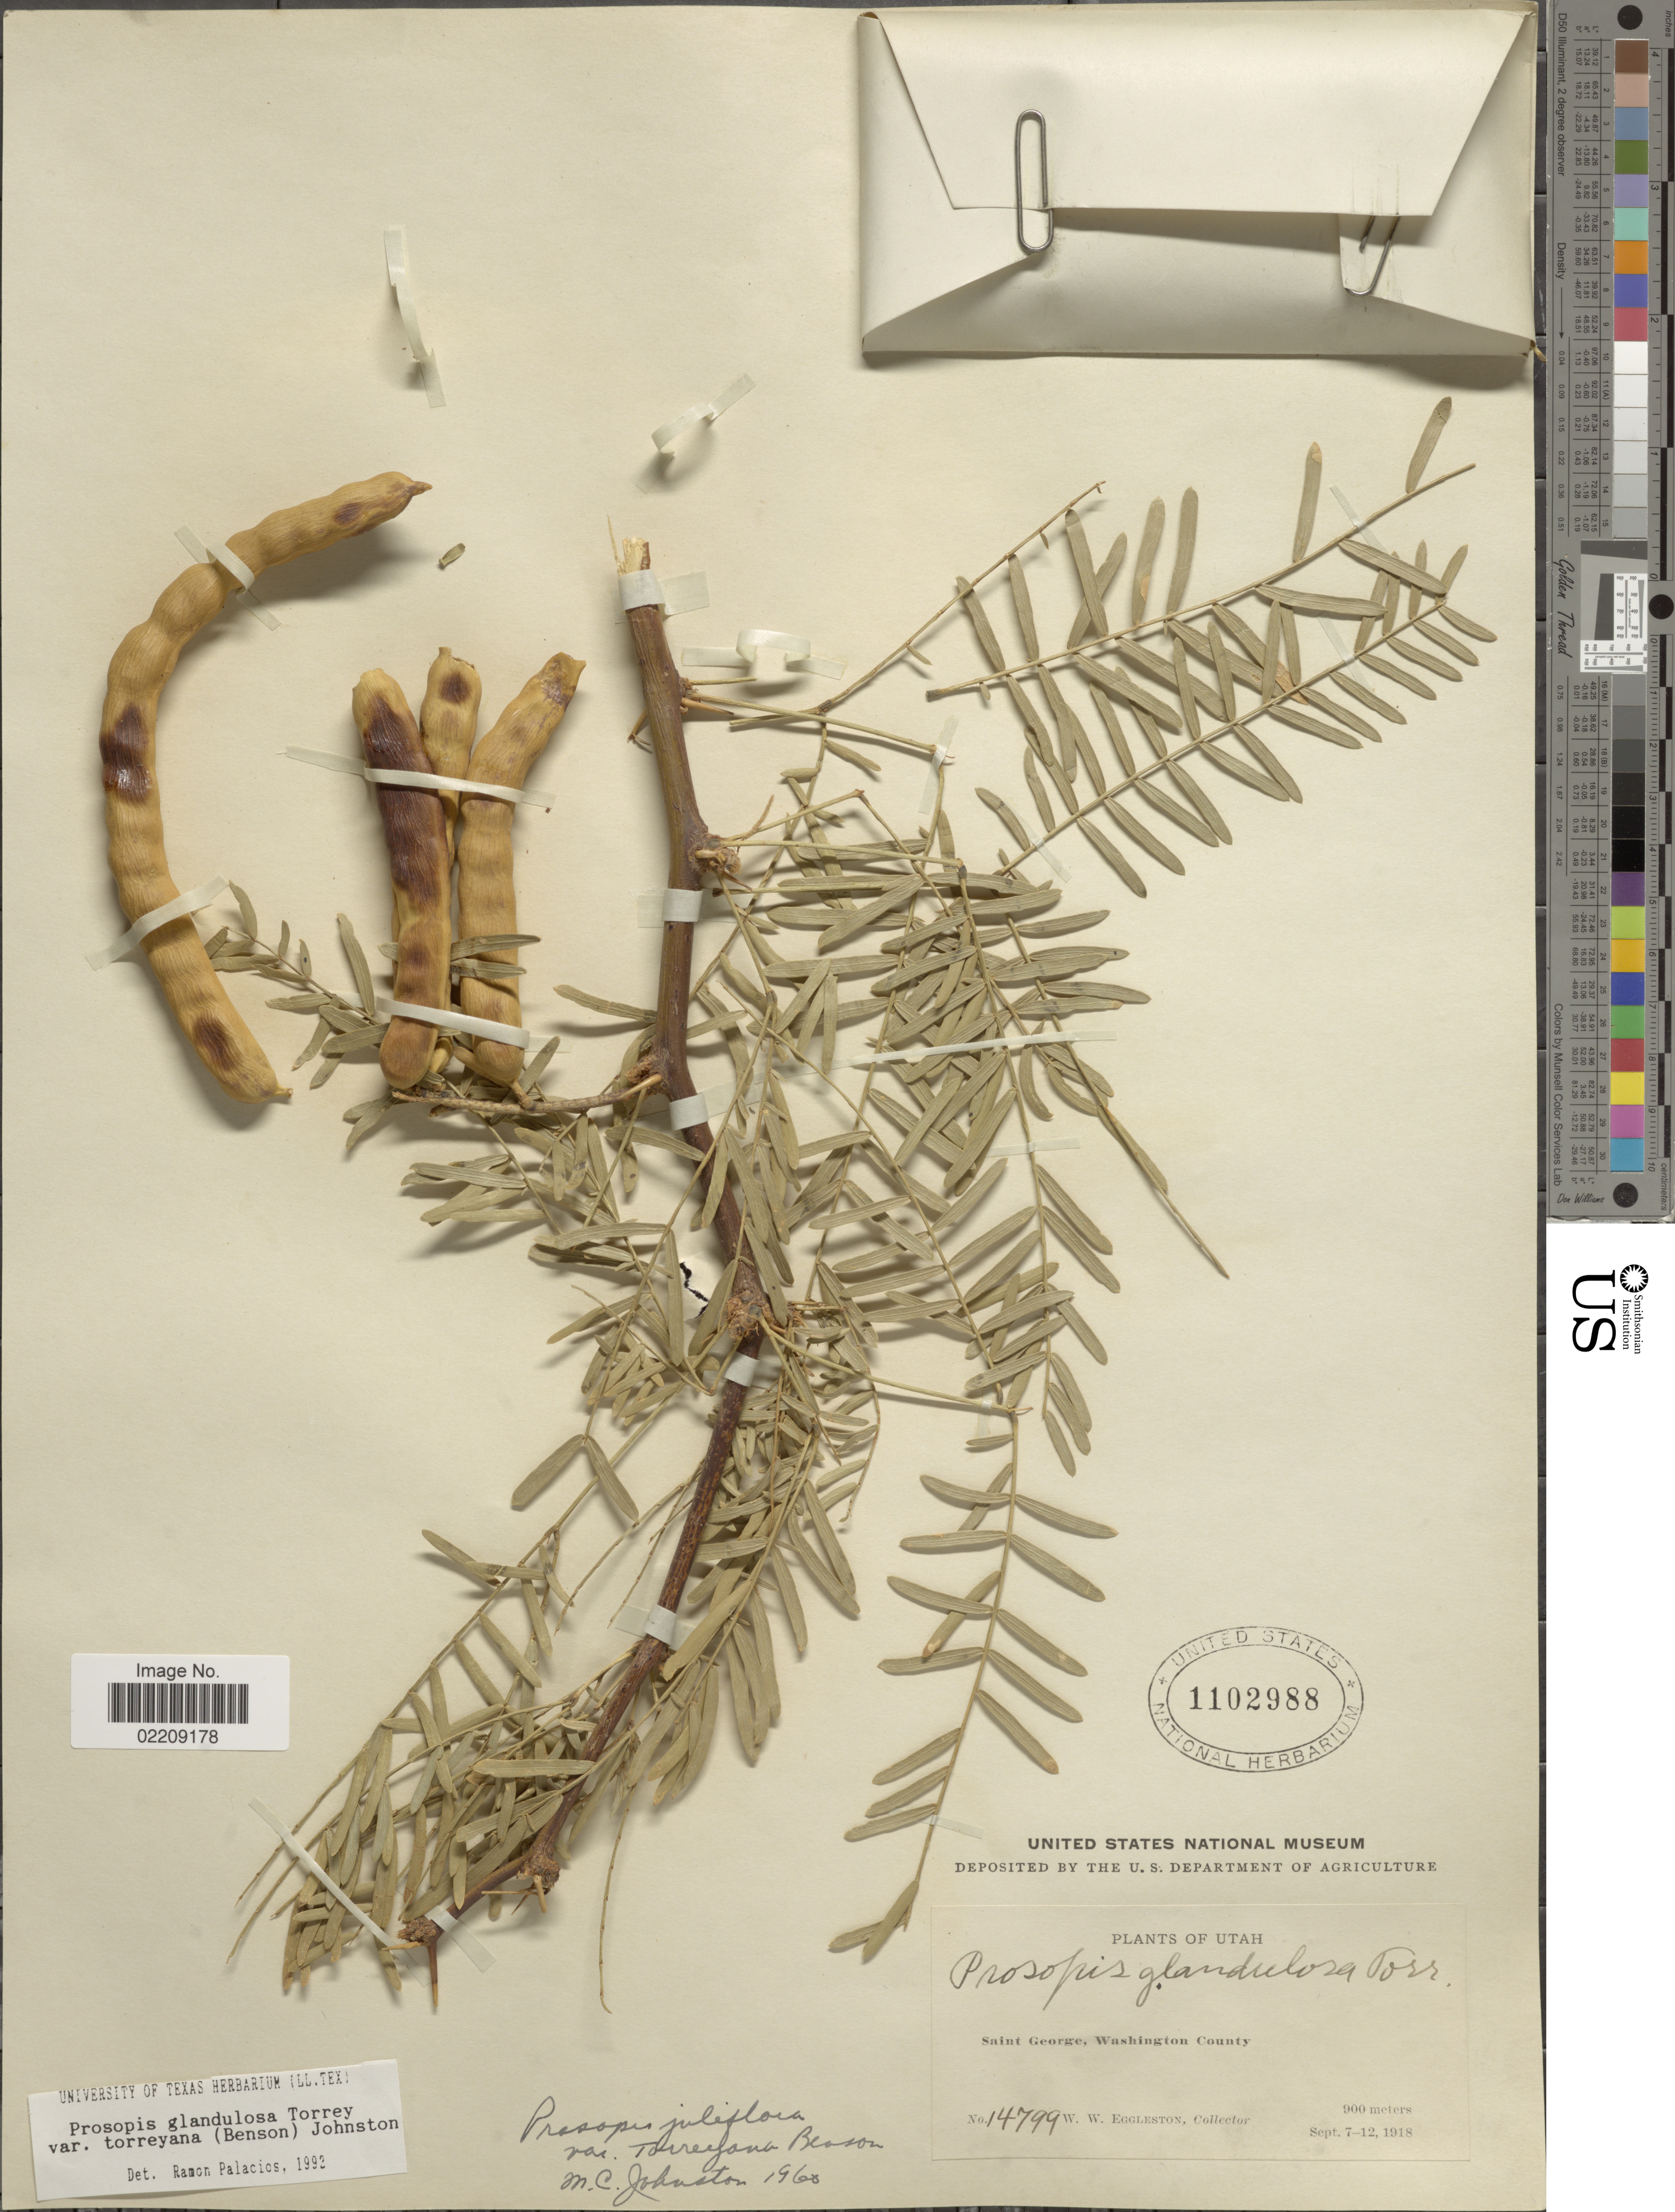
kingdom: Plantae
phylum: Tracheophyta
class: Magnoliopsida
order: Fabales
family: Fabaceae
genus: Neltuma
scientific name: Neltuma odorata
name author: (Torr. & Frém.) C. E. Hughes & G.P. Lewis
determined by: Strong, Mark T., (BOT), Smithsonian Institution - National Museum of Natural History (UNITED STATES)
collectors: W. W. Eggleston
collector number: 14799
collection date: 1918-09-07/1918-09-12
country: United States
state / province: Utah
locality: Saint George, Washington County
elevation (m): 900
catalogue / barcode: US 1102988